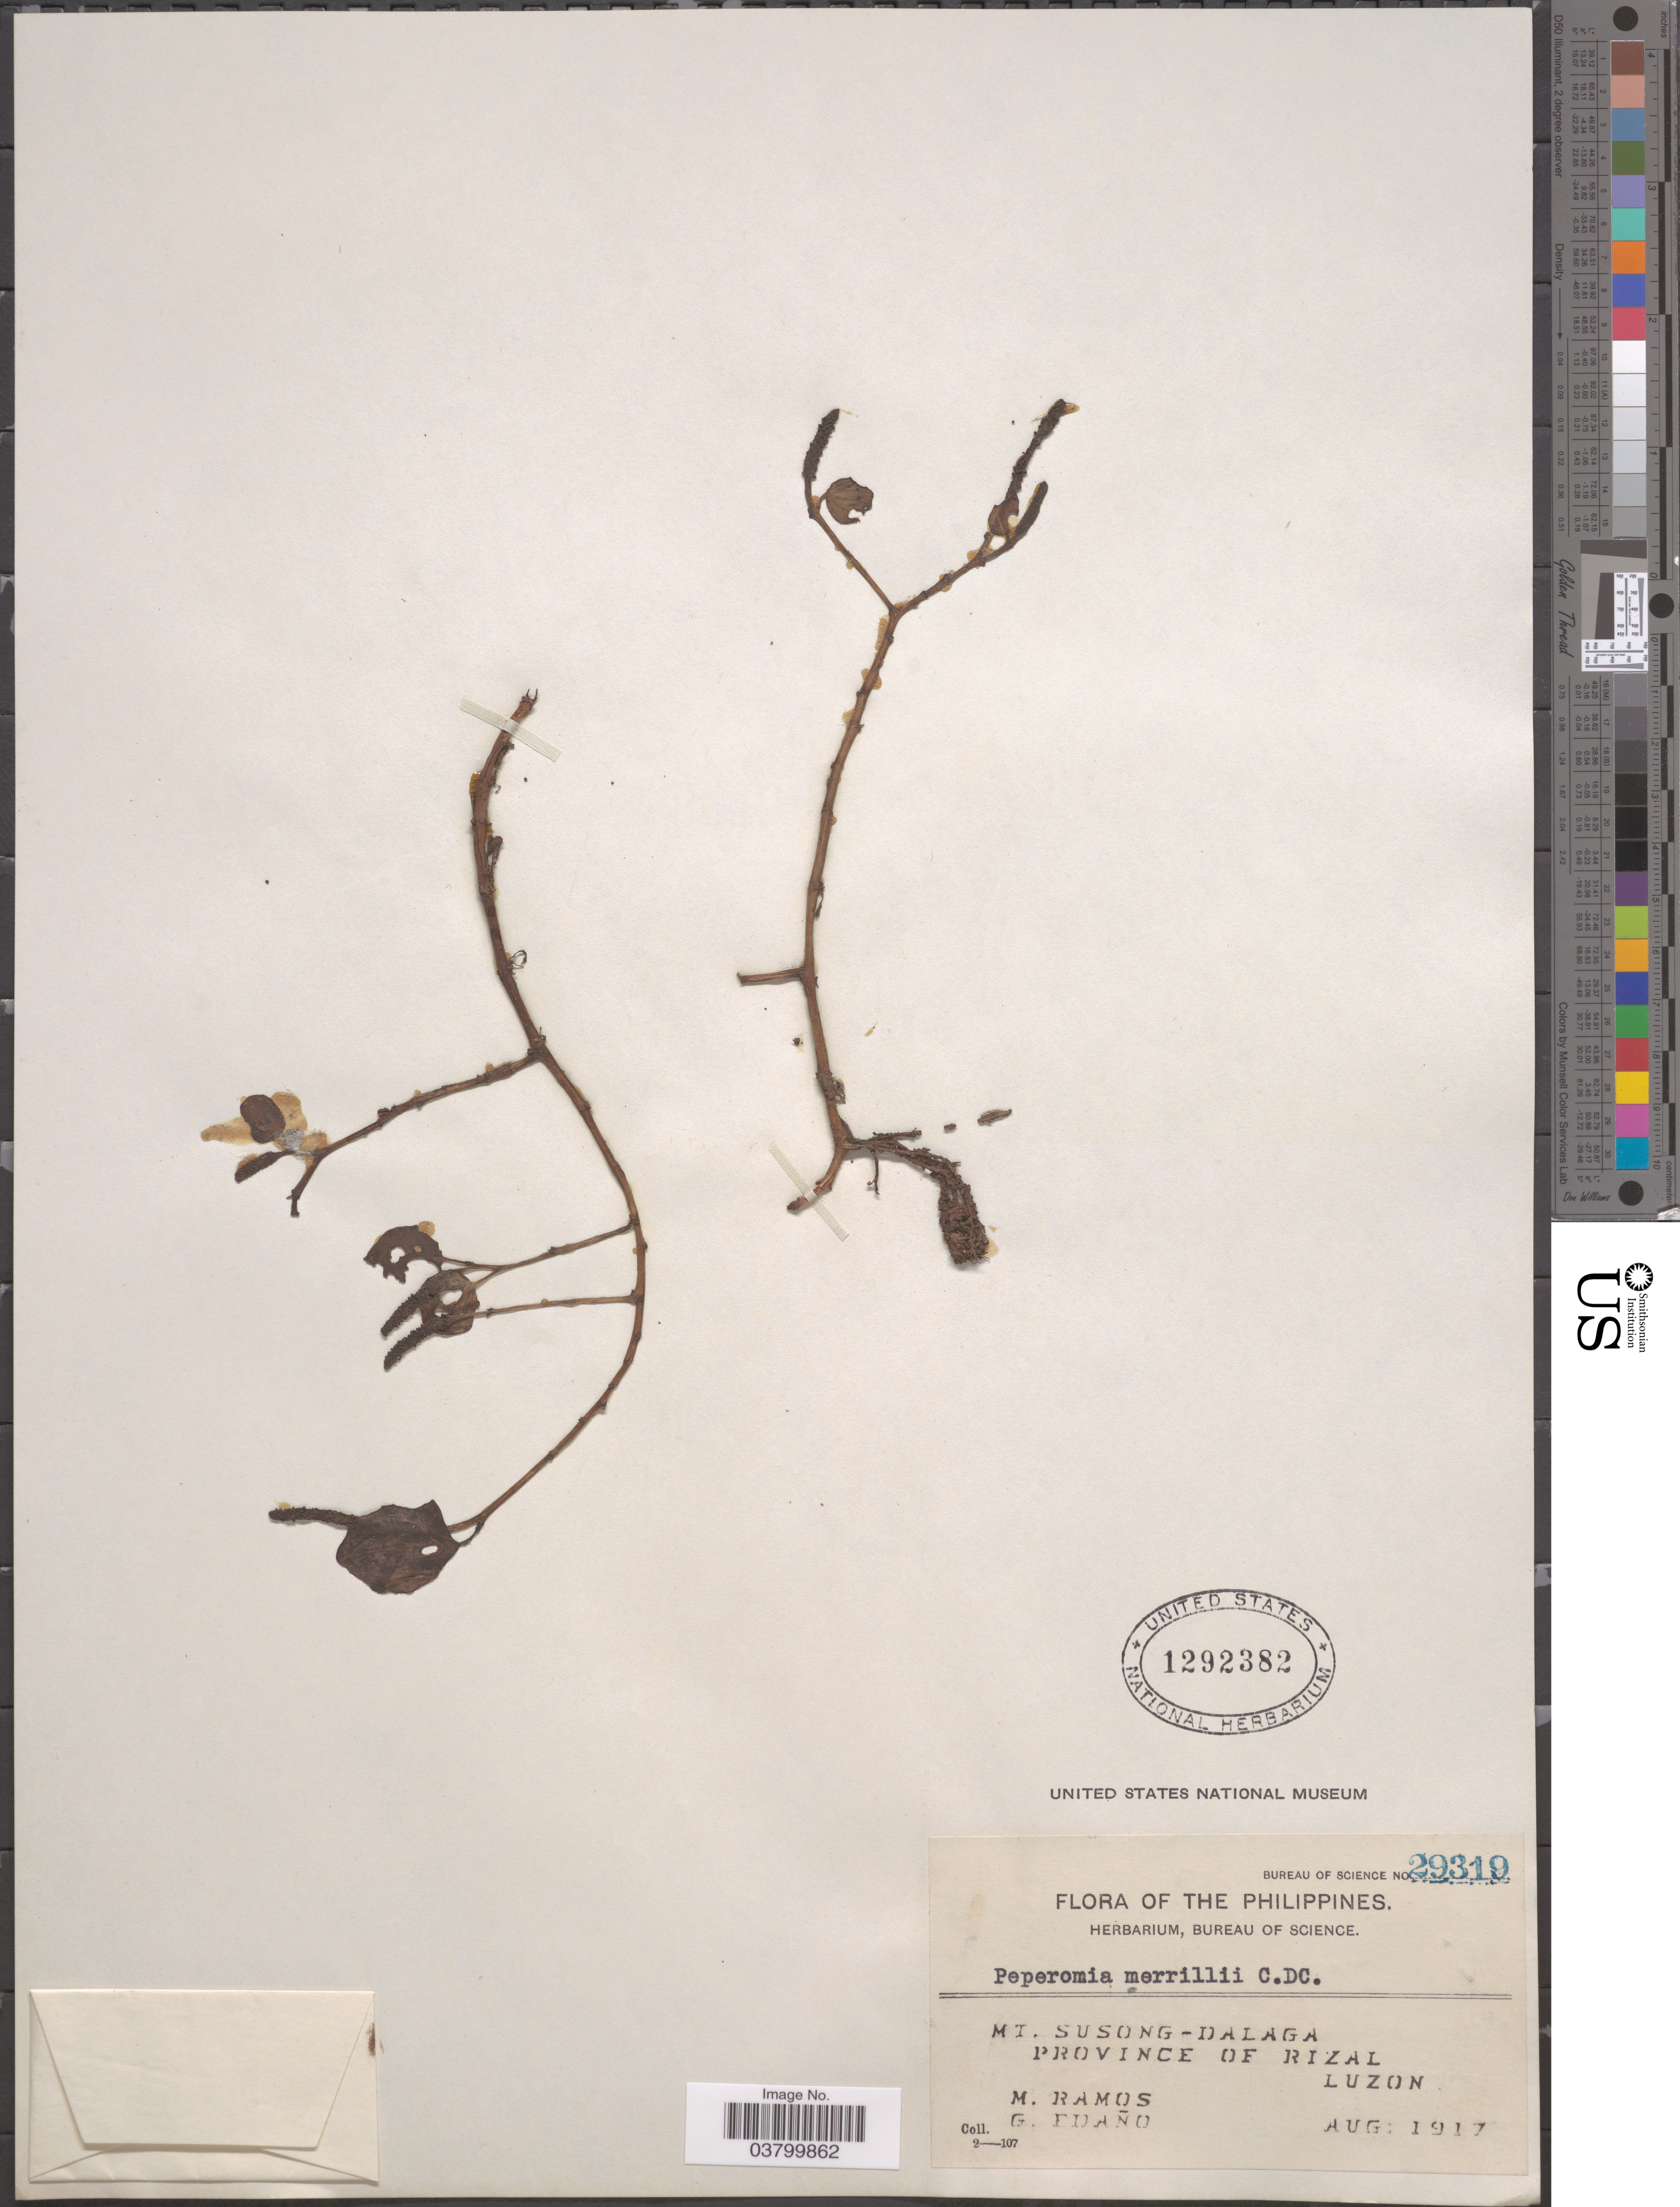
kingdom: Plantae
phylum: Tracheophyta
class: Magnoliopsida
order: Piperales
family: Piperaceae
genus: Peperomia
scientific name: Peperomia merrillii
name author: C. DC.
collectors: M. Ramos & G. Edaño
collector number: Bureau of Science 29319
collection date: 1917-08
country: Philippines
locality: Mt. Sosong-Dalaga. Province of Rizal. Luzon.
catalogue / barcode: US 1292382